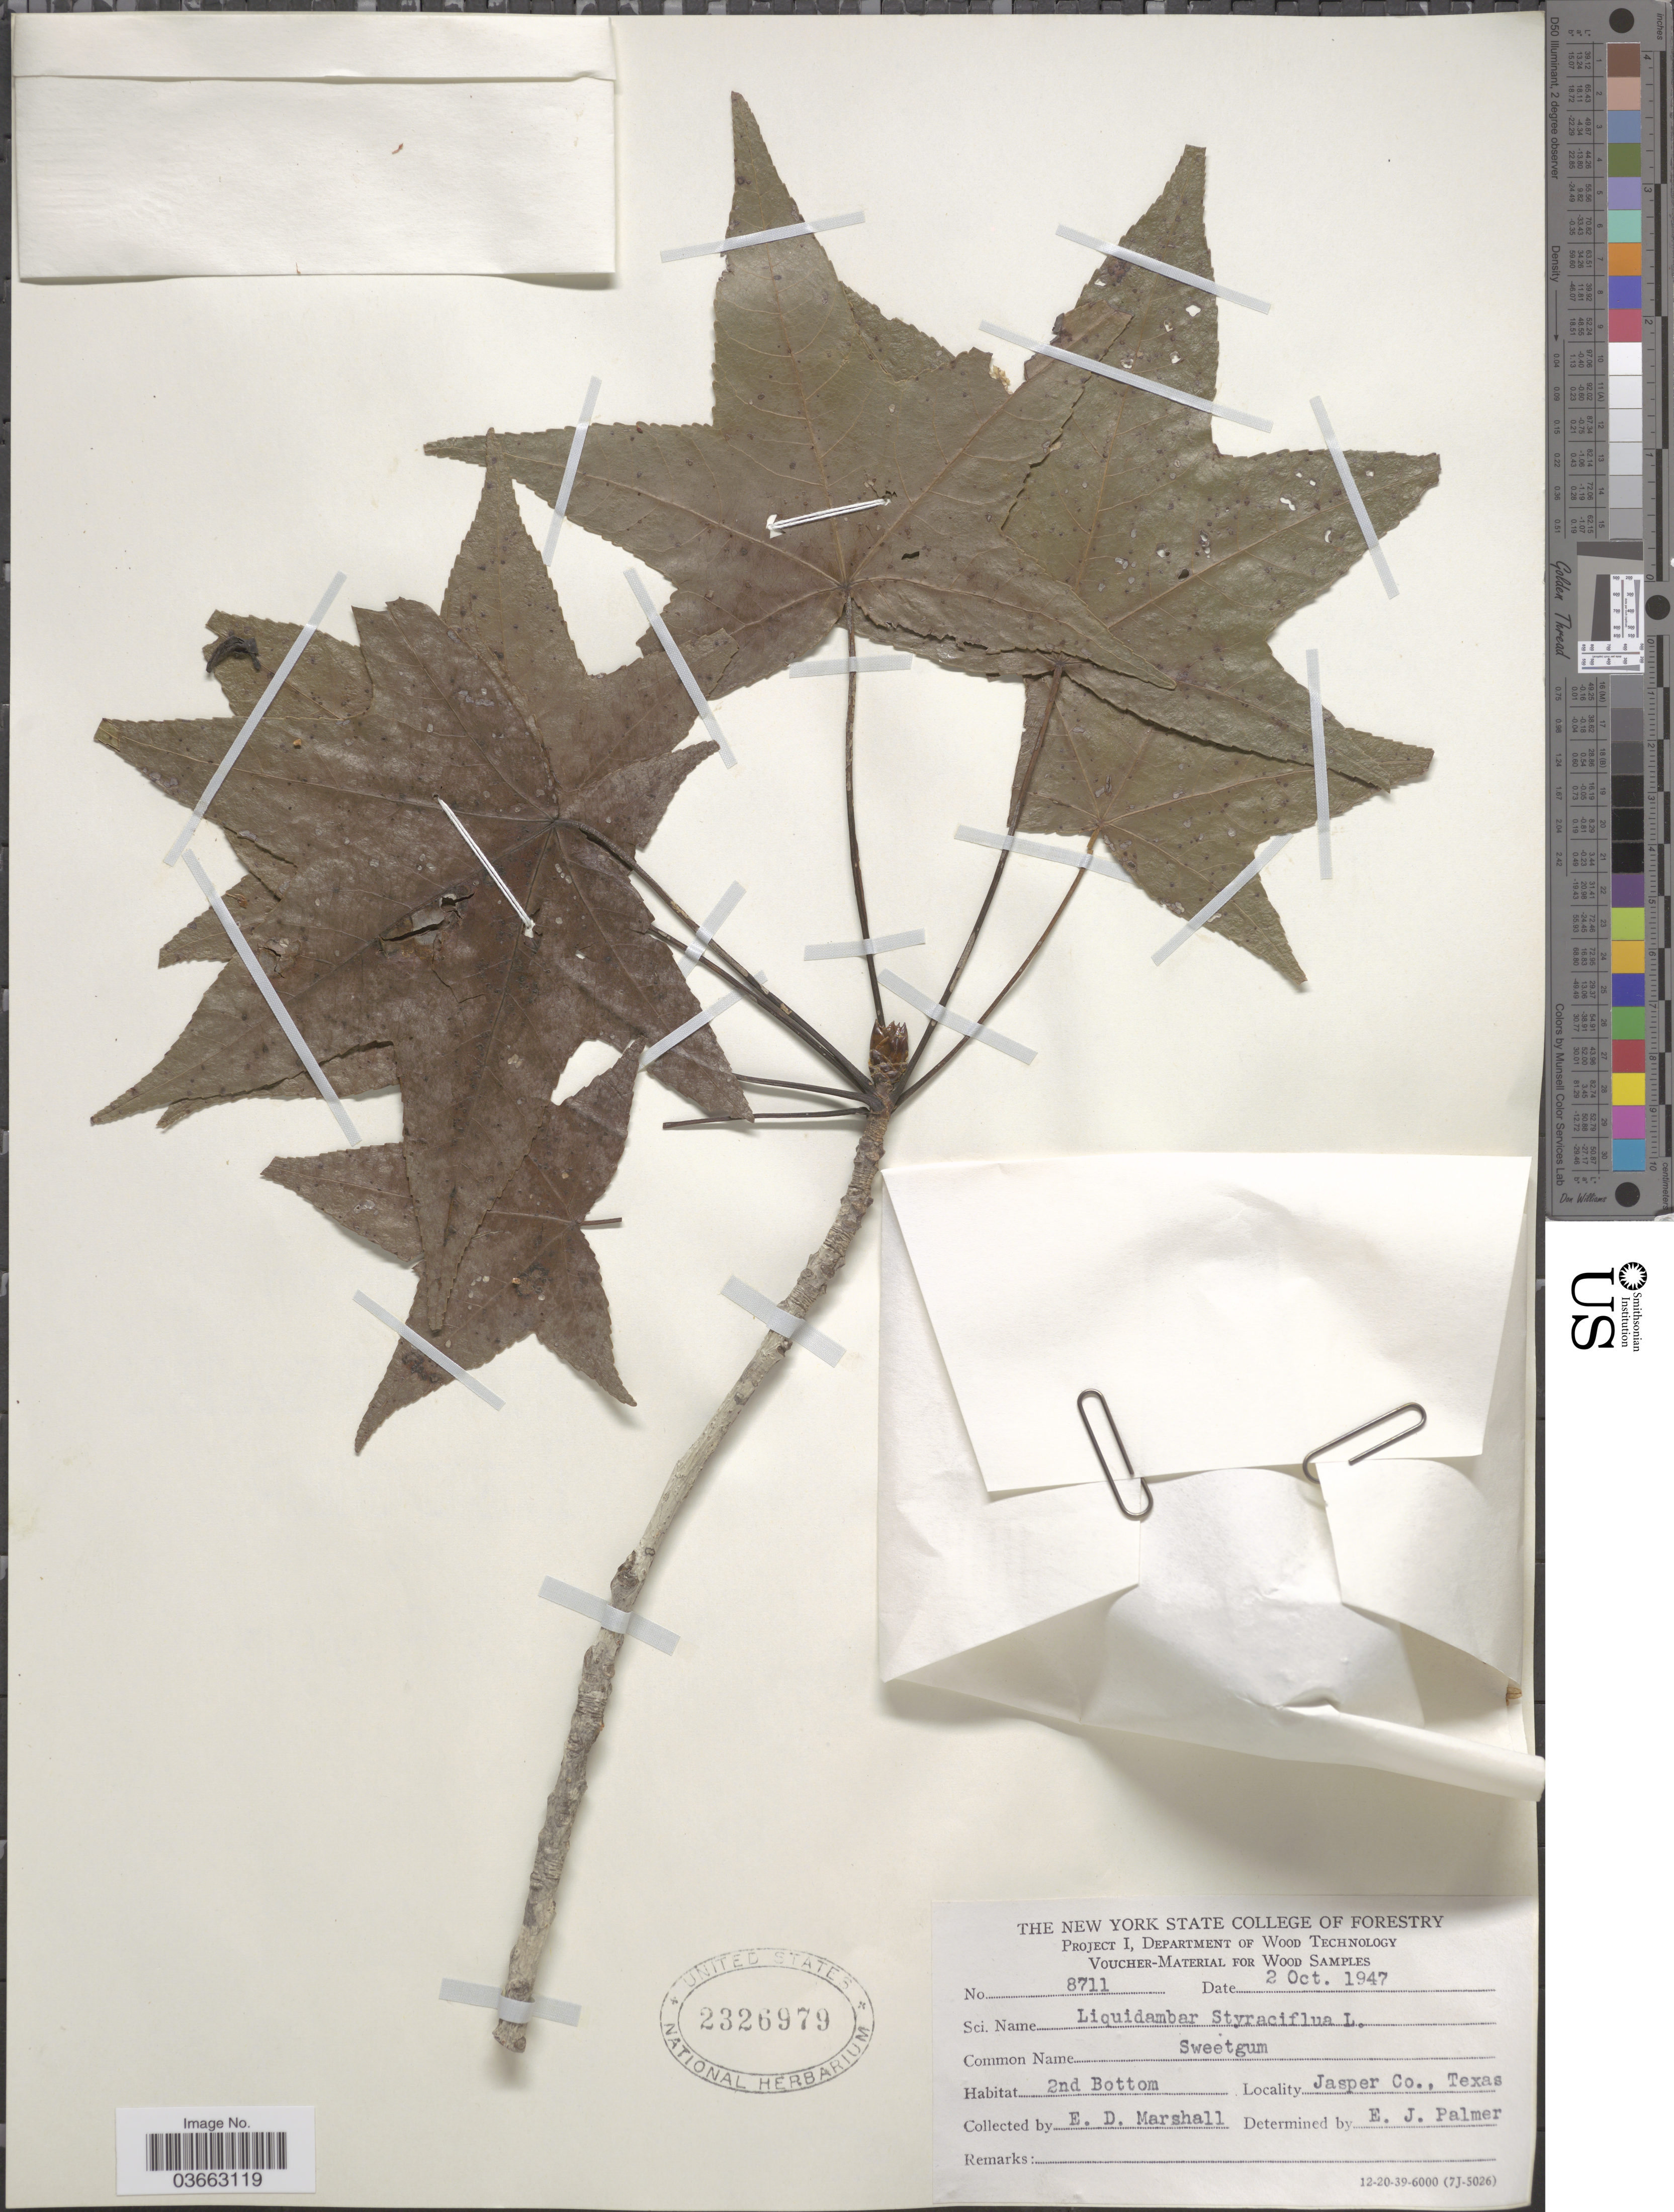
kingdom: Plantae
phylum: Tracheophyta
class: Magnoliopsida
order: Saxifragales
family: Altingiaceae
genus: Liquidambar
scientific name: Liquidambar styraciflua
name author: L.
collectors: E. D. Marshall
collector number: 8711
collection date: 1947-10-02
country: United States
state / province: Texas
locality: Jasper Co.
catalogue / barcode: US 2326979